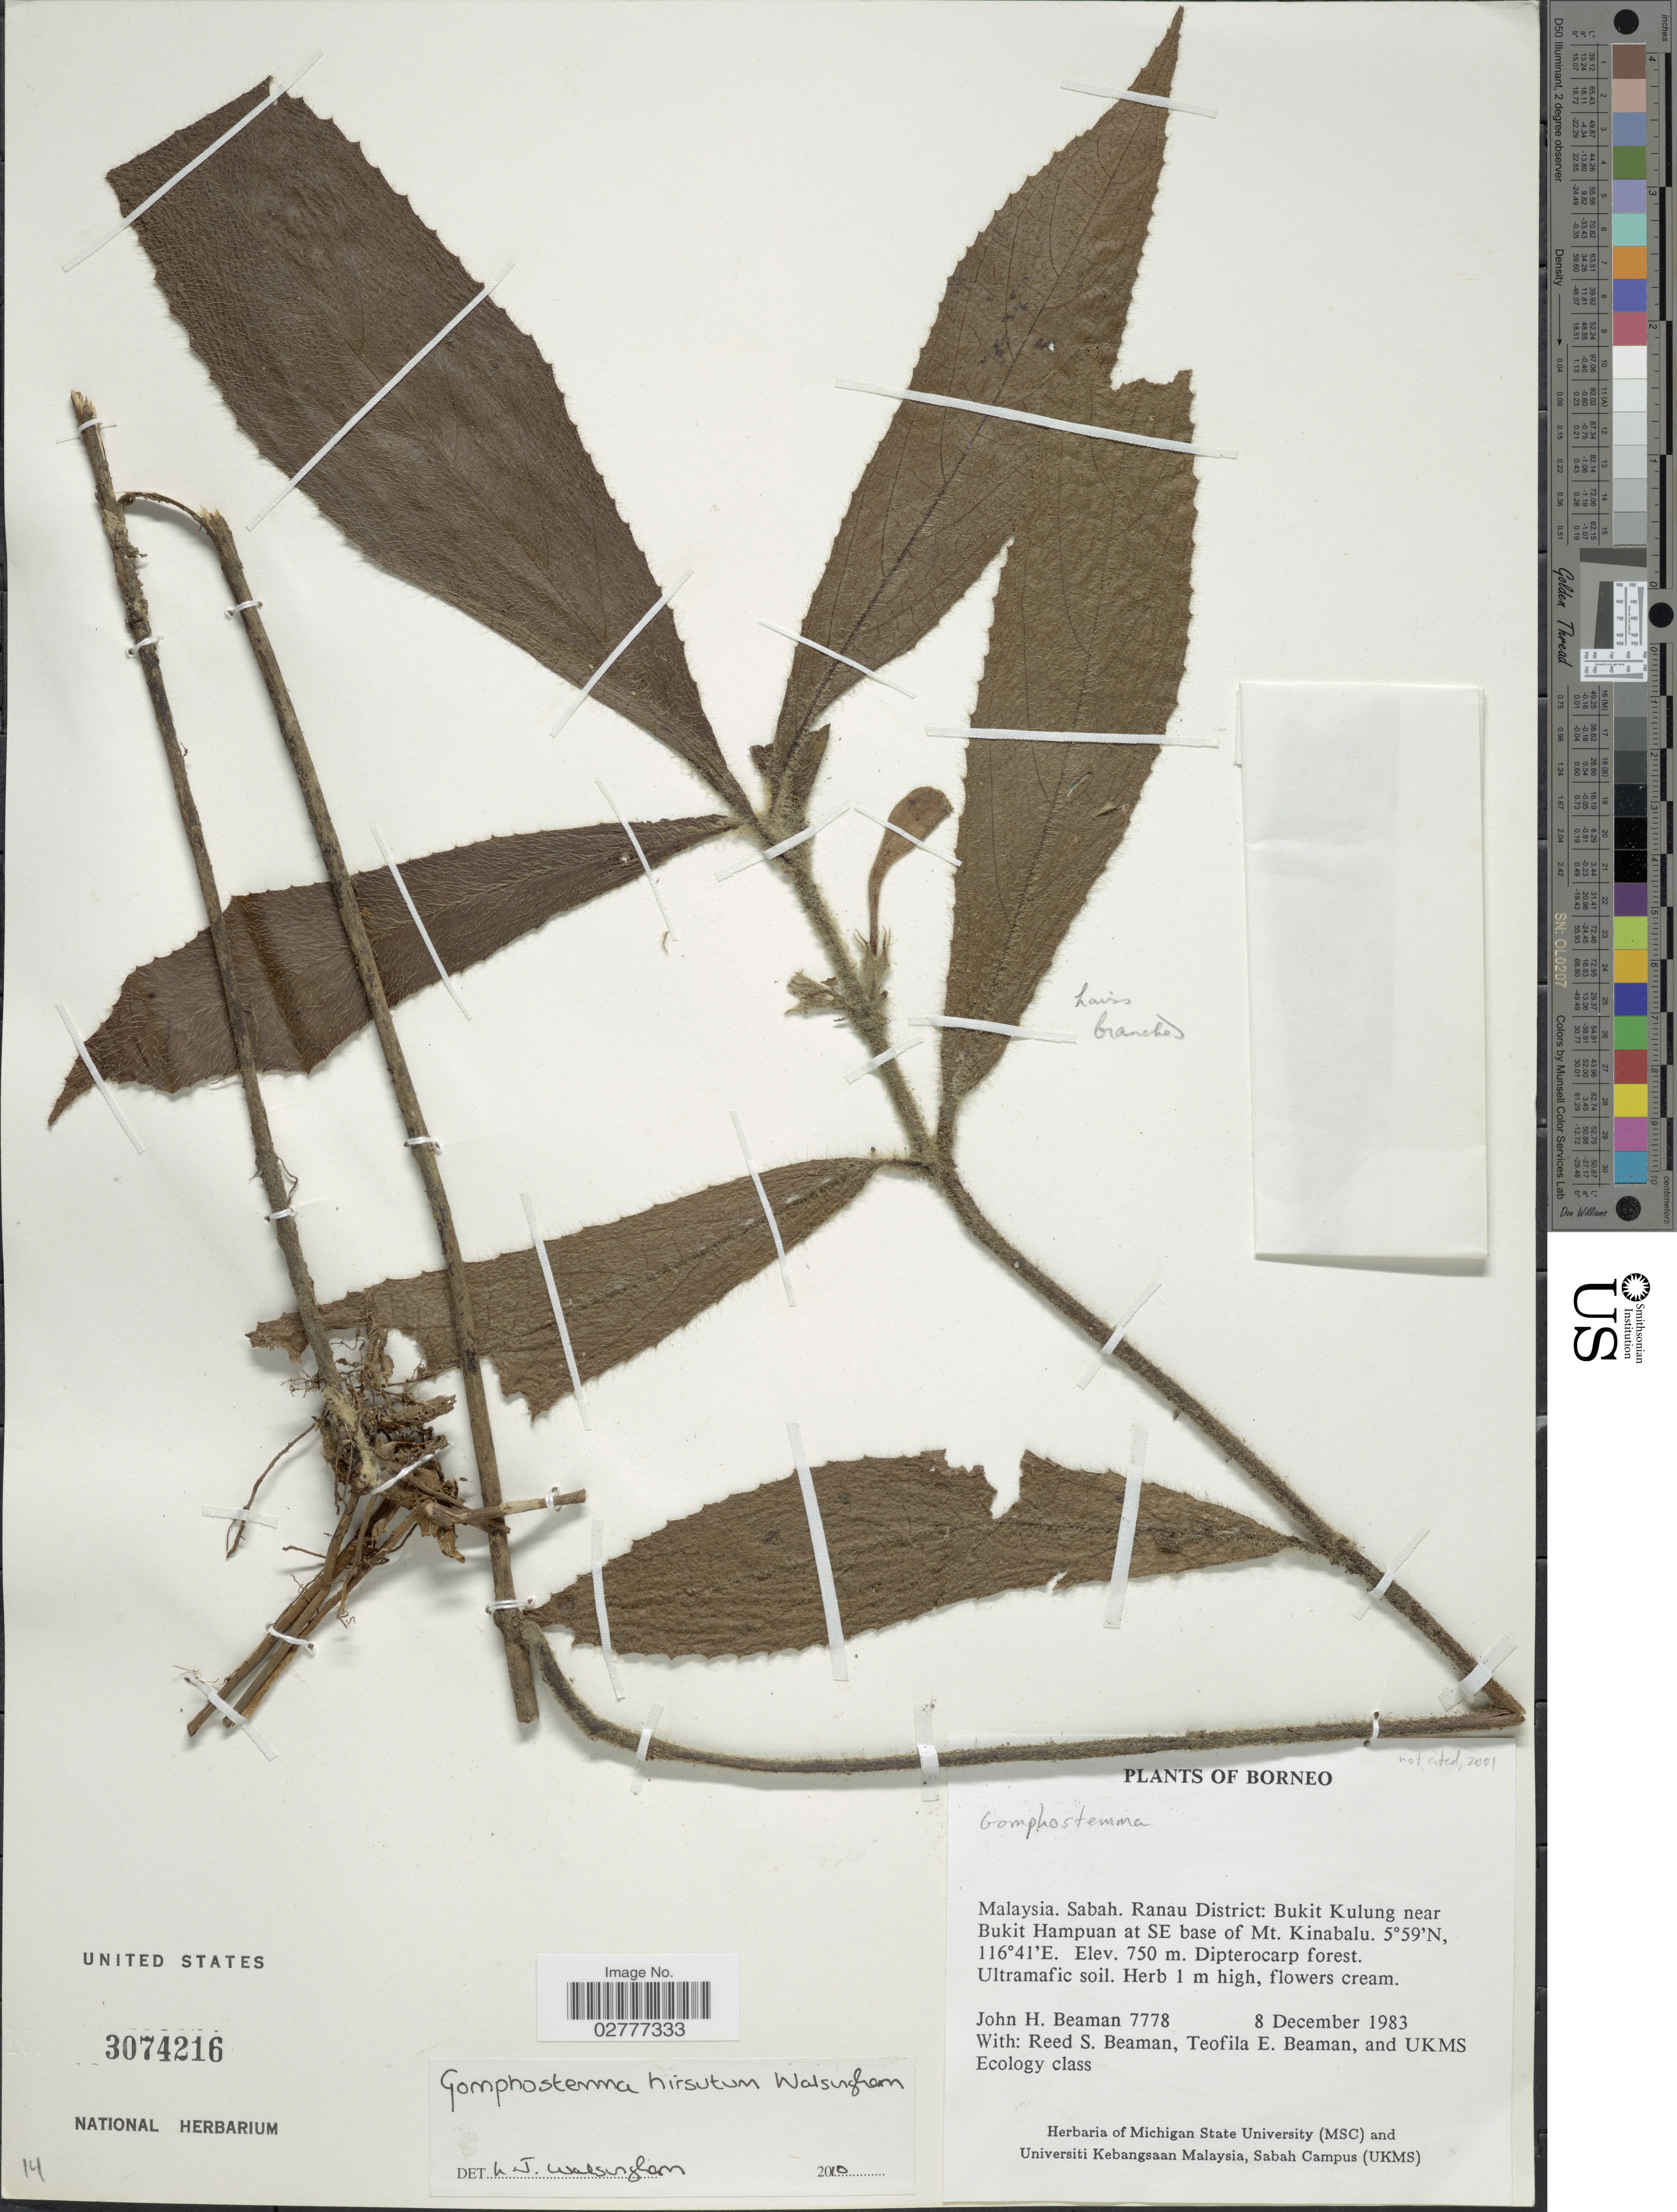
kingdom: Plantae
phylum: Tracheophyta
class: Magnoliopsida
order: Lamiales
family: Lamiaceae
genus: Gomphostemma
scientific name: Gomphostemma hirsutum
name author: Walsingham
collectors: J. H. Beaman, R. S. Beaman, T. E. Beaman & UKMS Ecology Class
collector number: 7778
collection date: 1983-12-08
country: Malaysia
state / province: Sabah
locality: Borneo. Ranau District: Bukit Kulung near Bukit Hampuan at SE base of Mt. Kinabalu.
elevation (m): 750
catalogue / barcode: US 3074216